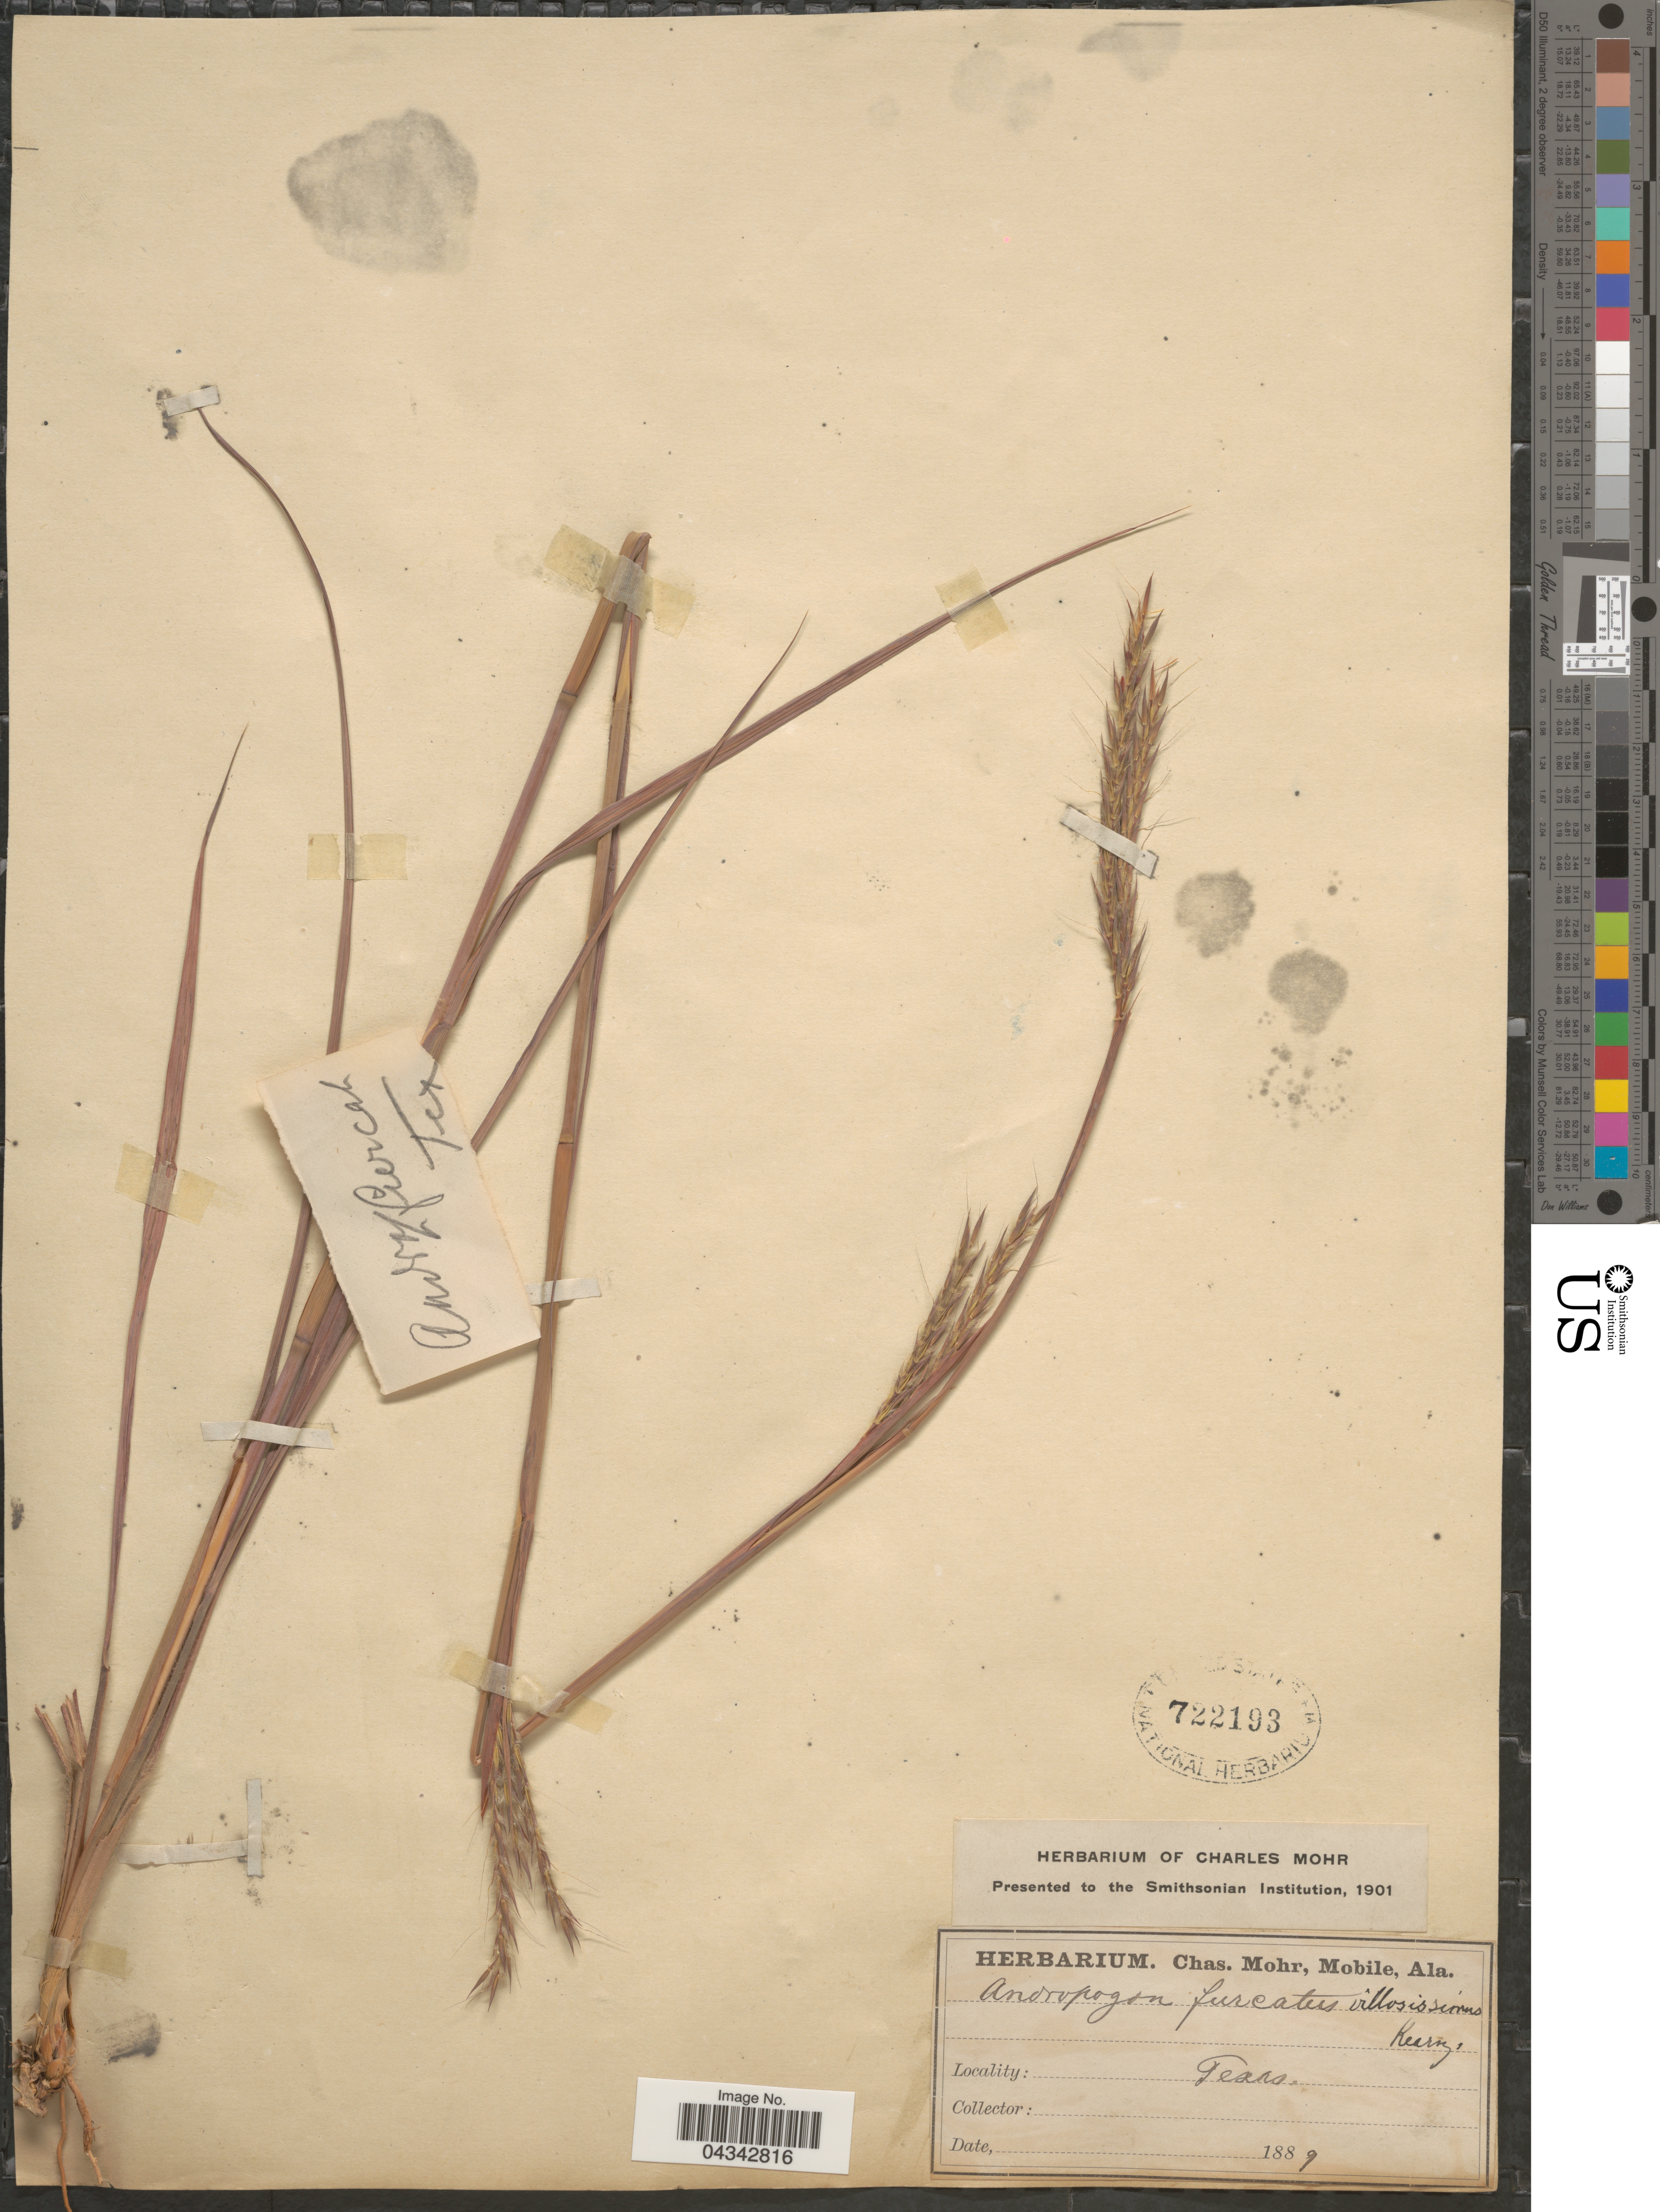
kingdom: Plantae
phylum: Tracheophyta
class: Liliopsida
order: Poales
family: Poaceae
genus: Andropogon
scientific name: Andropogon gerardii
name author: Vitman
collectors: ex herb. Charles Mohr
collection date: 1889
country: United States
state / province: Texas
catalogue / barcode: US 722193